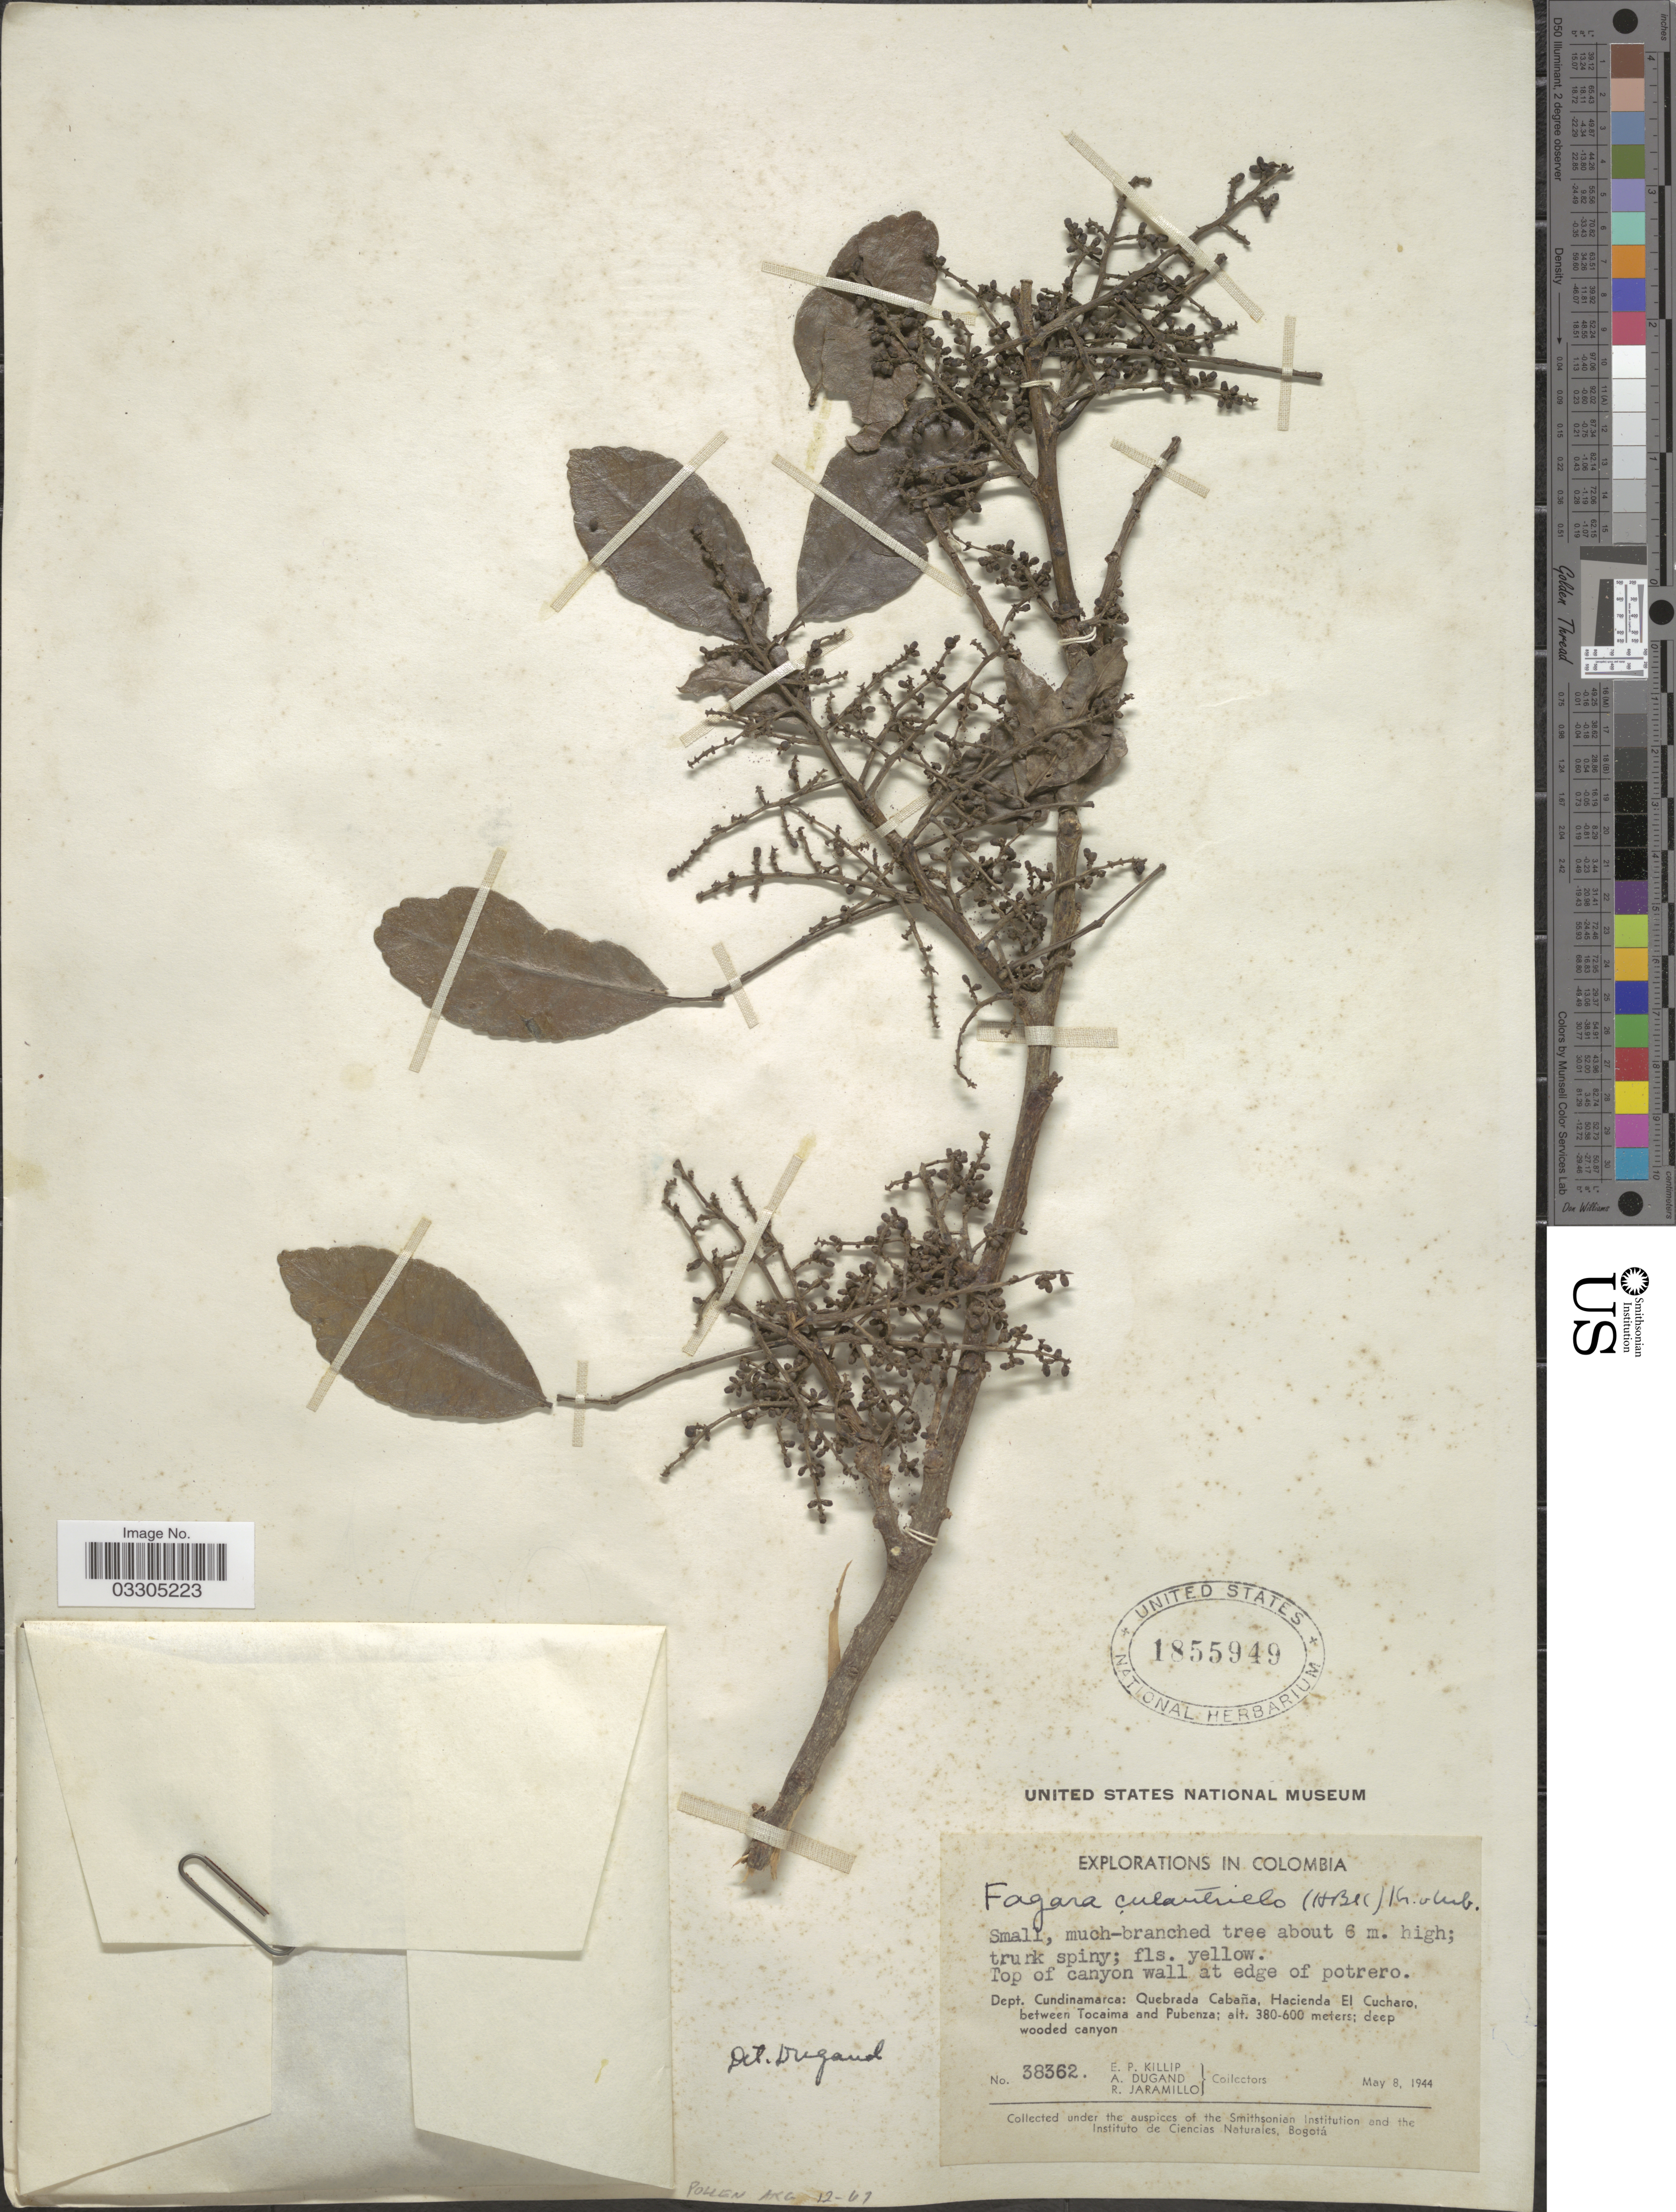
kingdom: Plantae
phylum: Tracheophyta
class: Magnoliopsida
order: Sapindales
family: Rutaceae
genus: Zanthoxylum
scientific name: Zanthoxylum culantrillo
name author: Kunth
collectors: E. P. Killip, A. Dugand & R. Jaramillo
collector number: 38362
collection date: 1944-05-08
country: Colombia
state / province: Cundinamarca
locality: Dept. Cundinamarca: Quebrada Cabaña, Hacienda El Cucharo, between Tocaima and Pubenza.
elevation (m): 380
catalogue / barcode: US 1855949